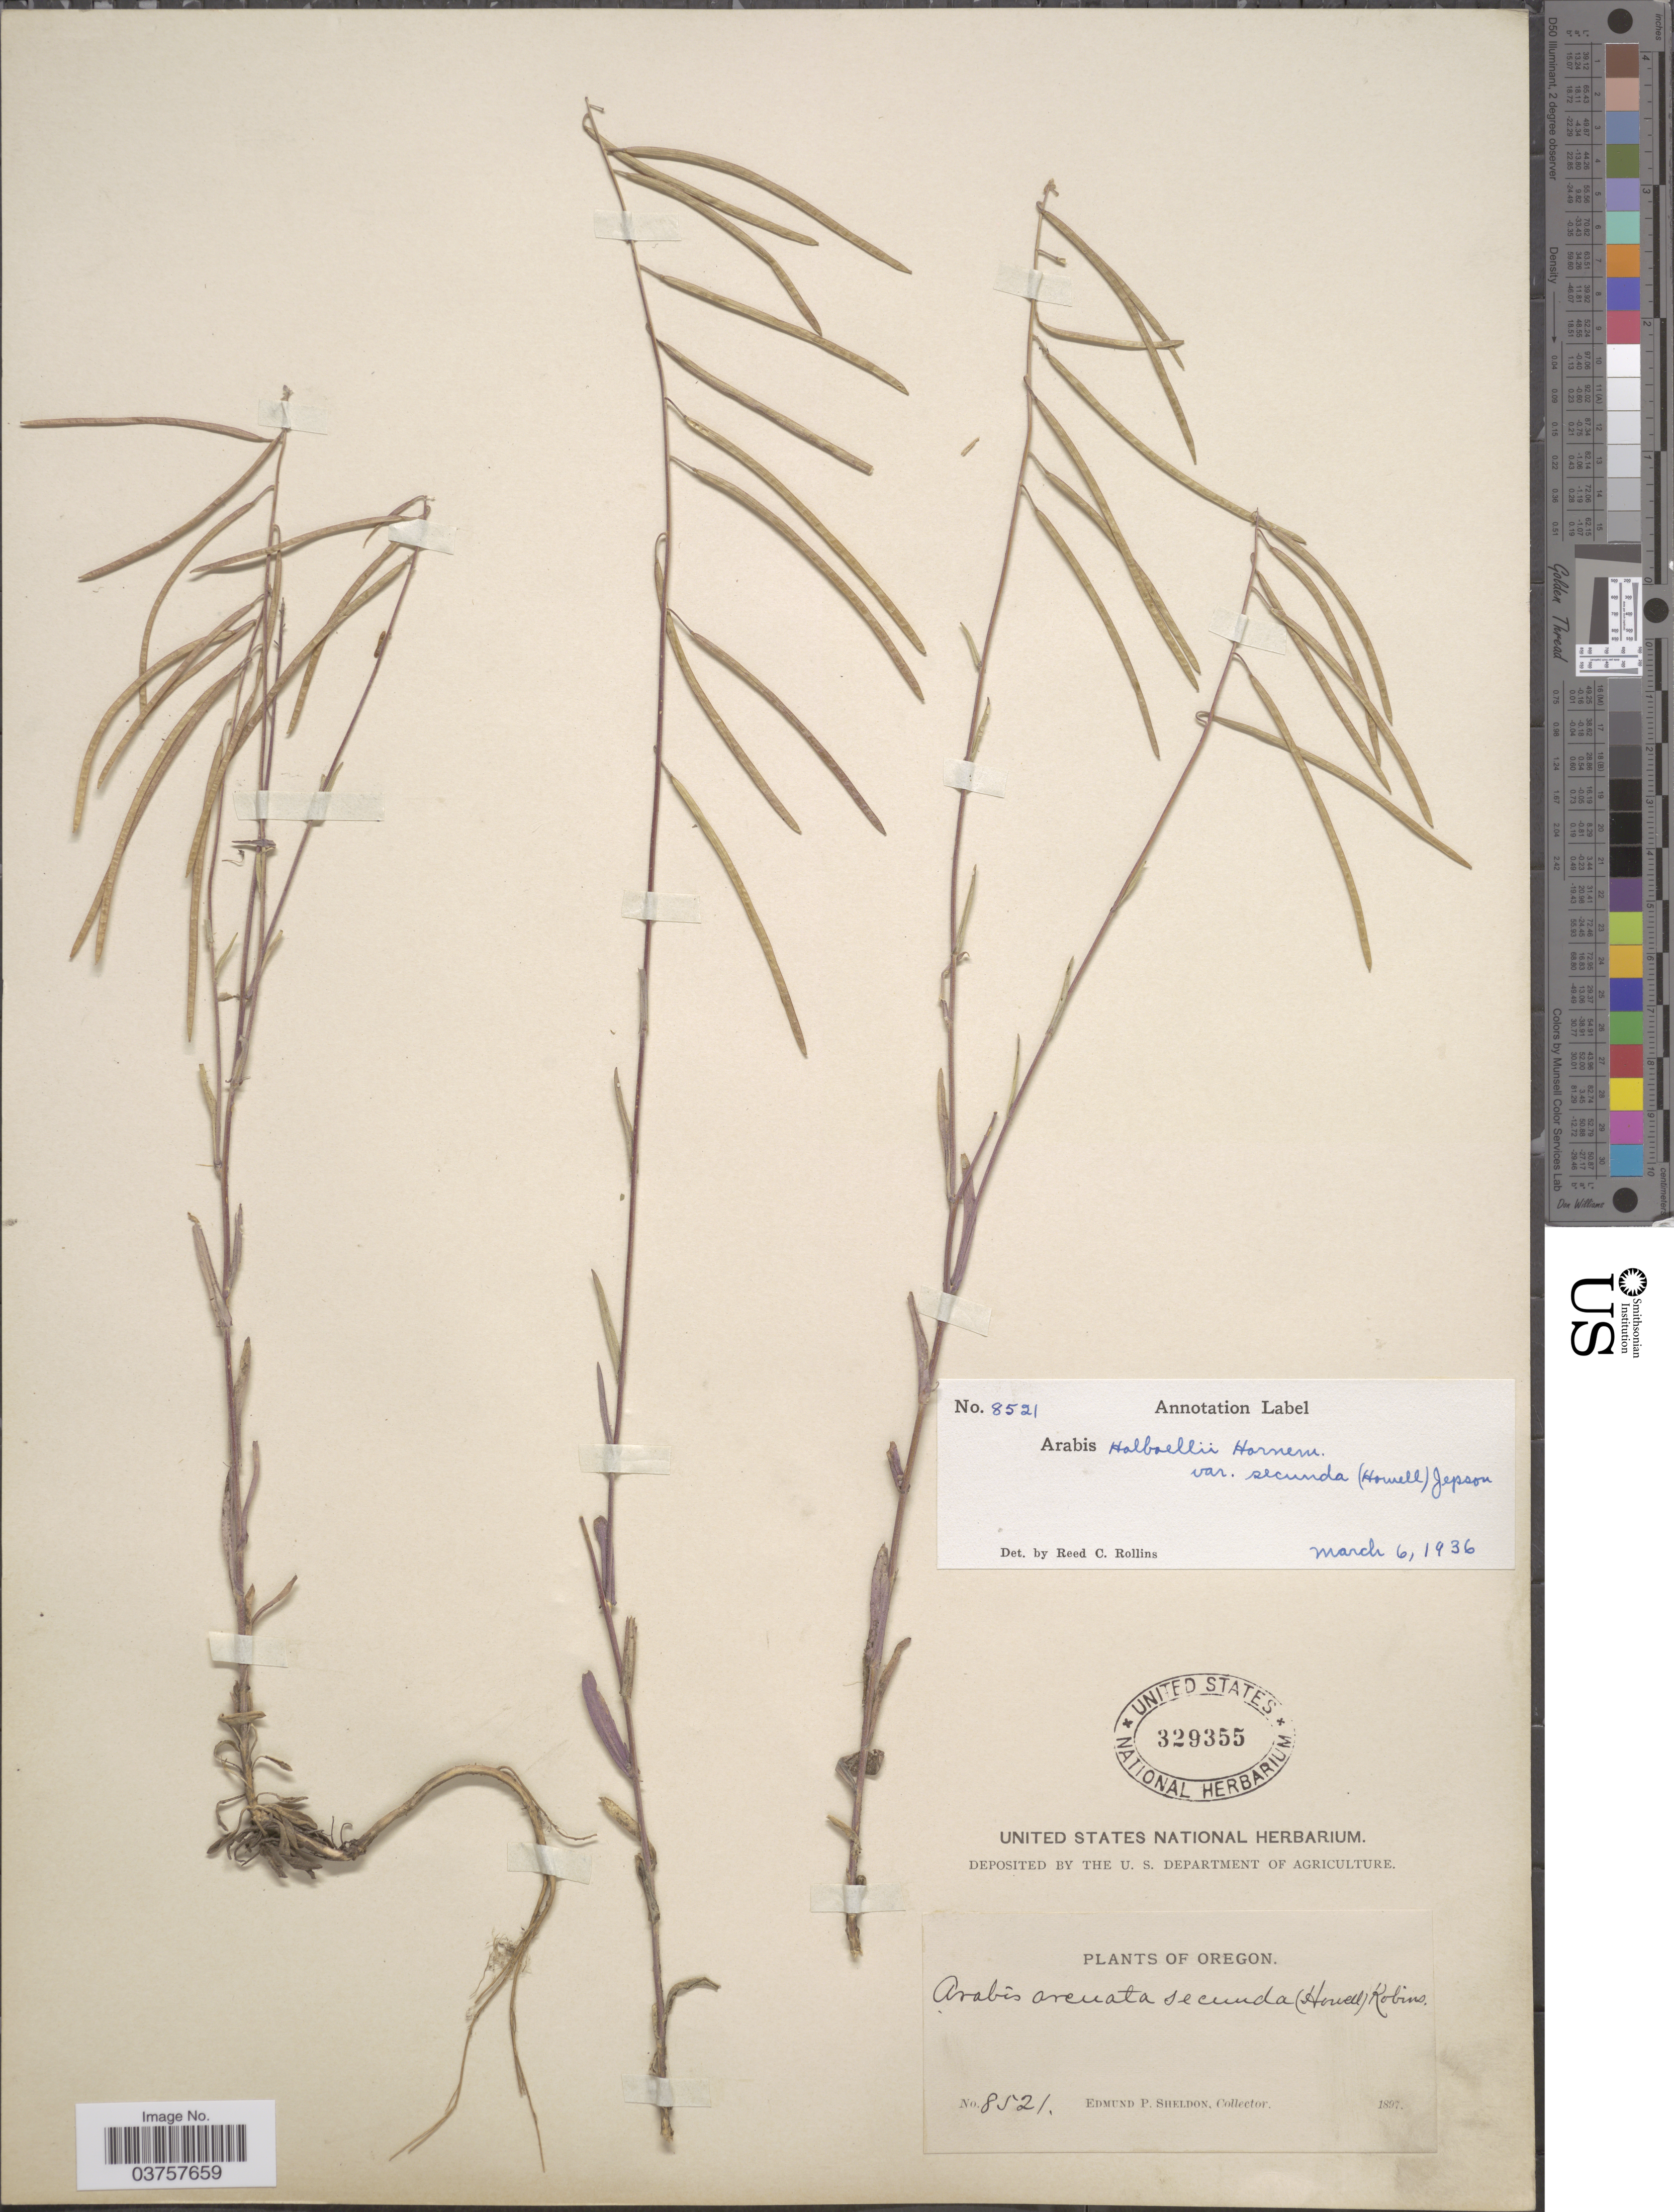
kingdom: Plantae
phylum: Tracheophyta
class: Magnoliopsida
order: Brassicales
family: Brassicaceae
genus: Arabis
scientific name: Arabis holboellii var. retrofracta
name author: Rydb.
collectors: E. P. Sheldon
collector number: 8521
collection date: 1897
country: United States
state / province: Oregon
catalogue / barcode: US 329355